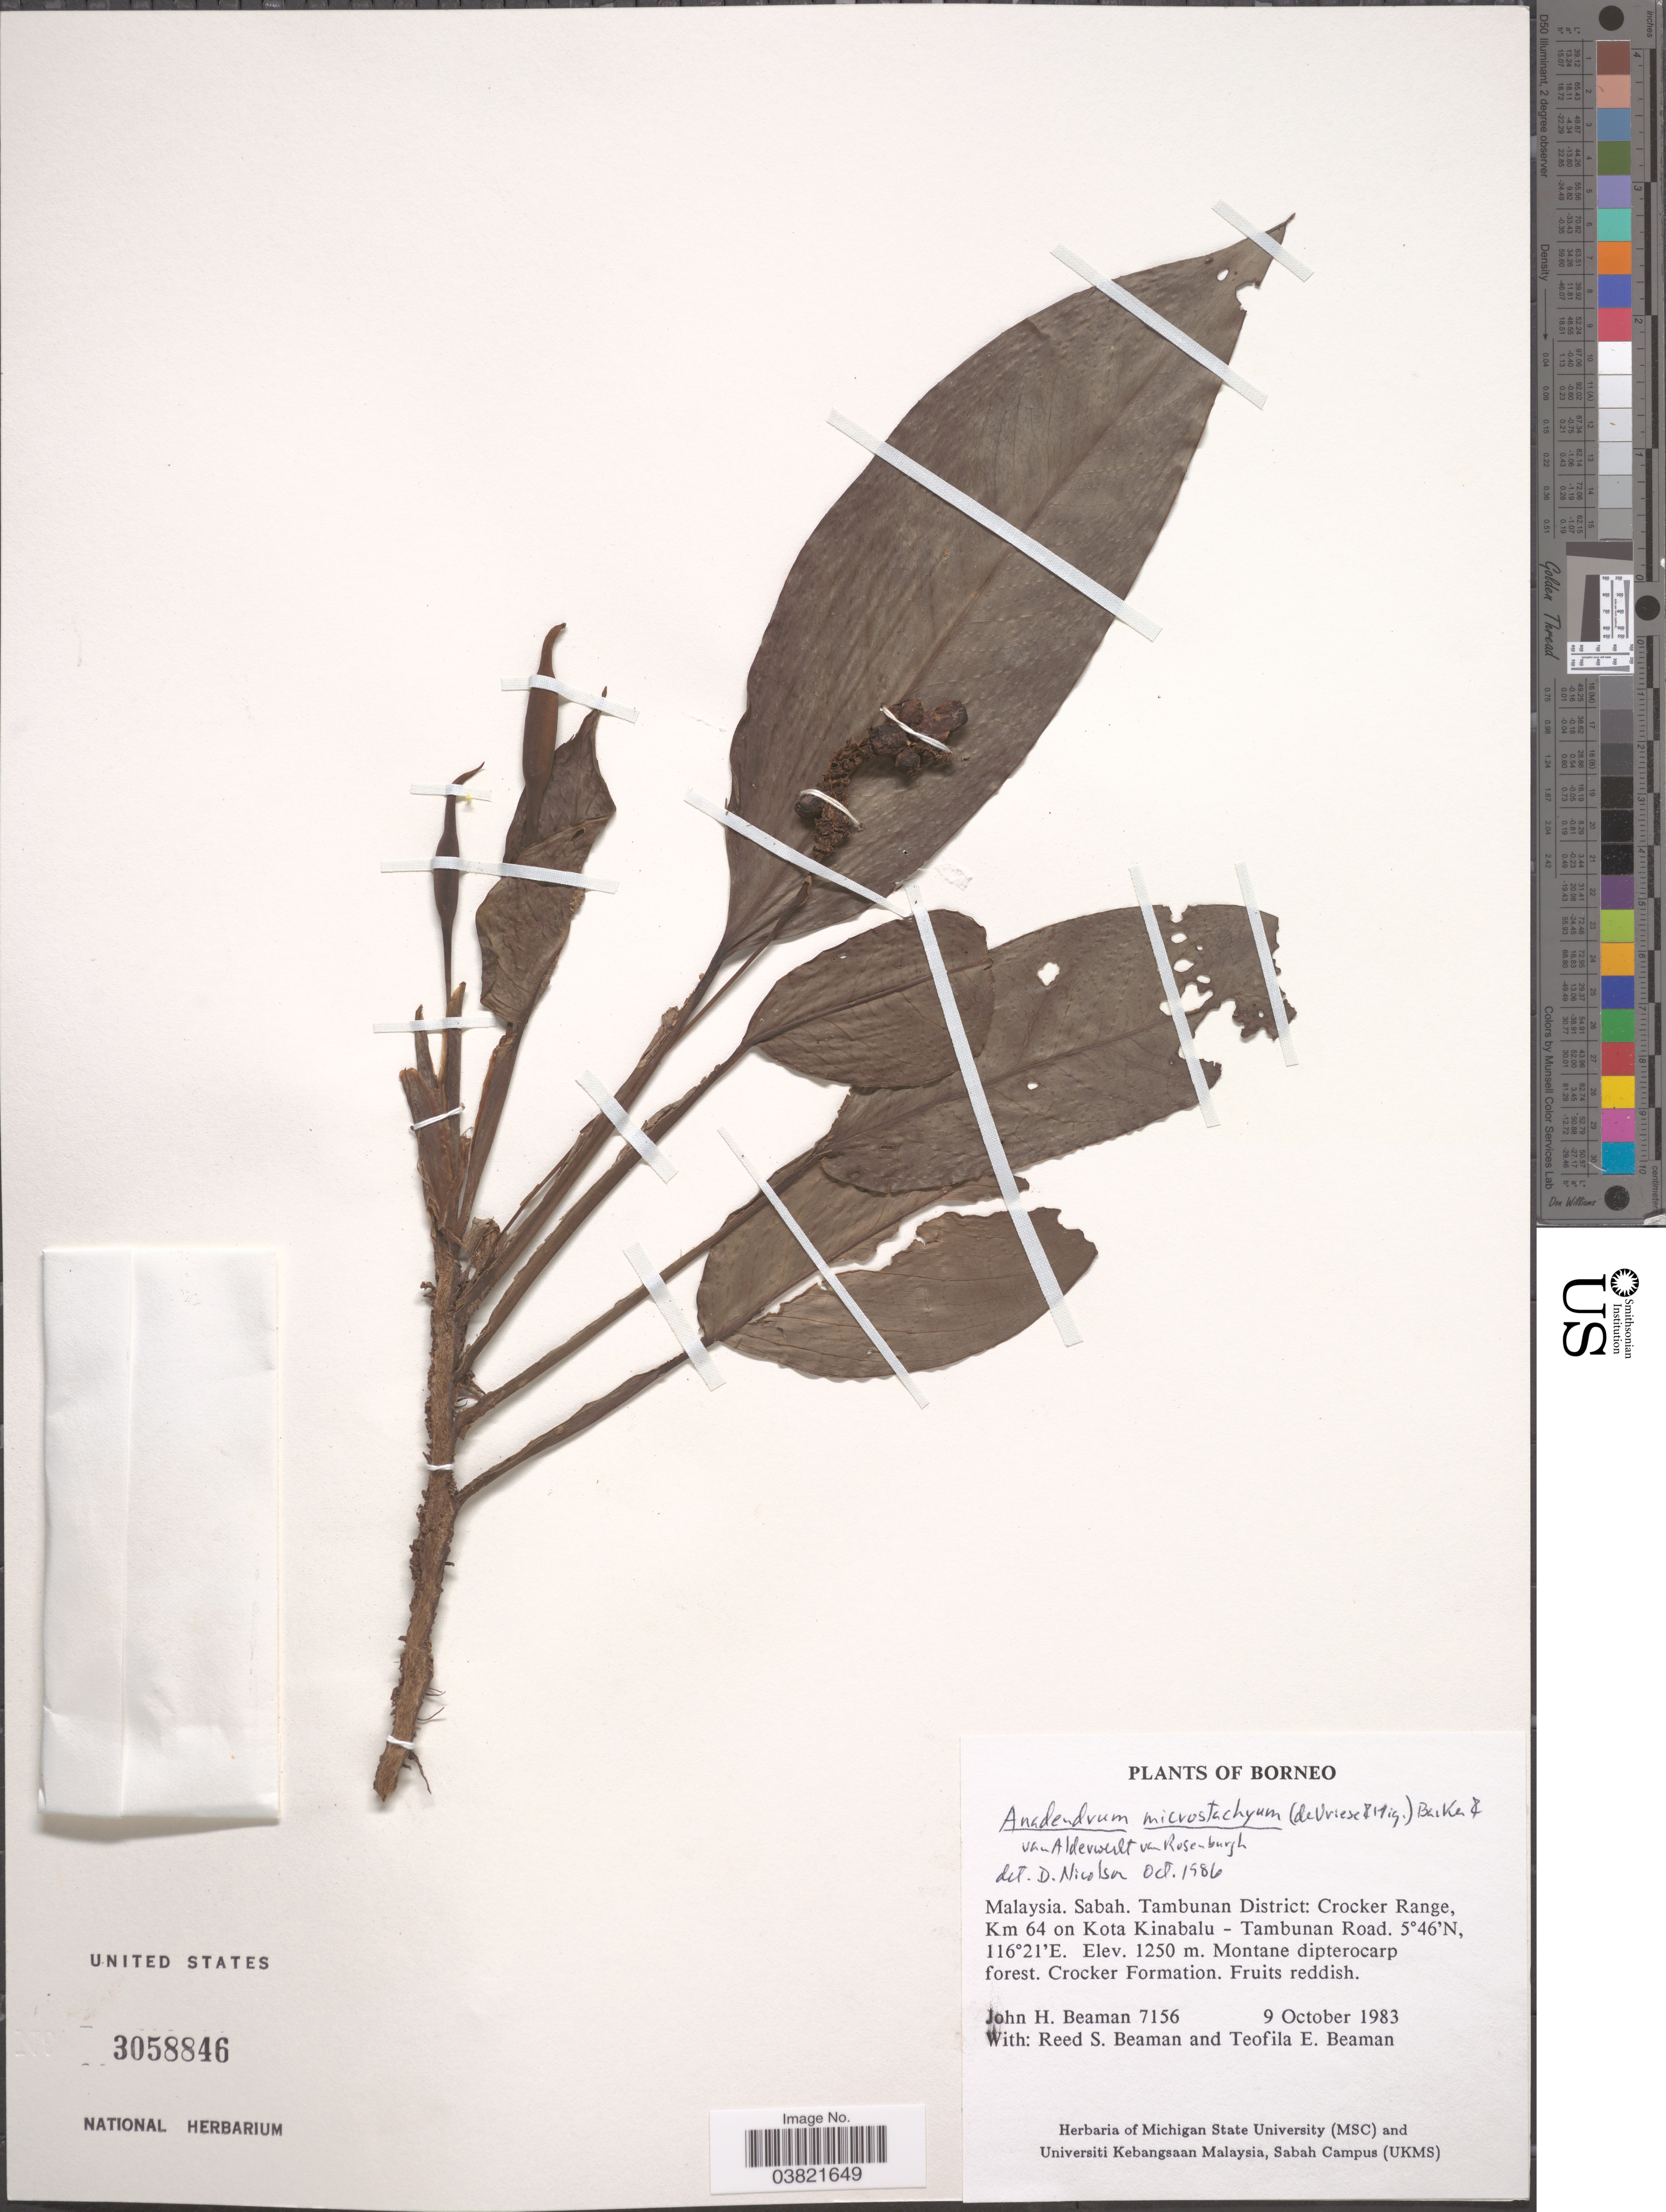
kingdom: Plantae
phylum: Tracheophyta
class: Liliopsida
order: Alismatales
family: Araceae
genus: Anadendrum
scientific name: Anadendrum microstachyum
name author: (de Vriese & Miq.) Backer & Alderw.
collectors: J. H. Beaman, R. S. Beaman & T. E. Beaman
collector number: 7156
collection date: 1983-10-09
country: Malaysia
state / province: Sabah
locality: Borneo. Tambunan District: Crocker Range, Km 64 on Kota Kinabalu - Tambunan Road. Montane dipterocarp forest. Crocker Formation.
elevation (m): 1250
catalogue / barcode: US 3058846